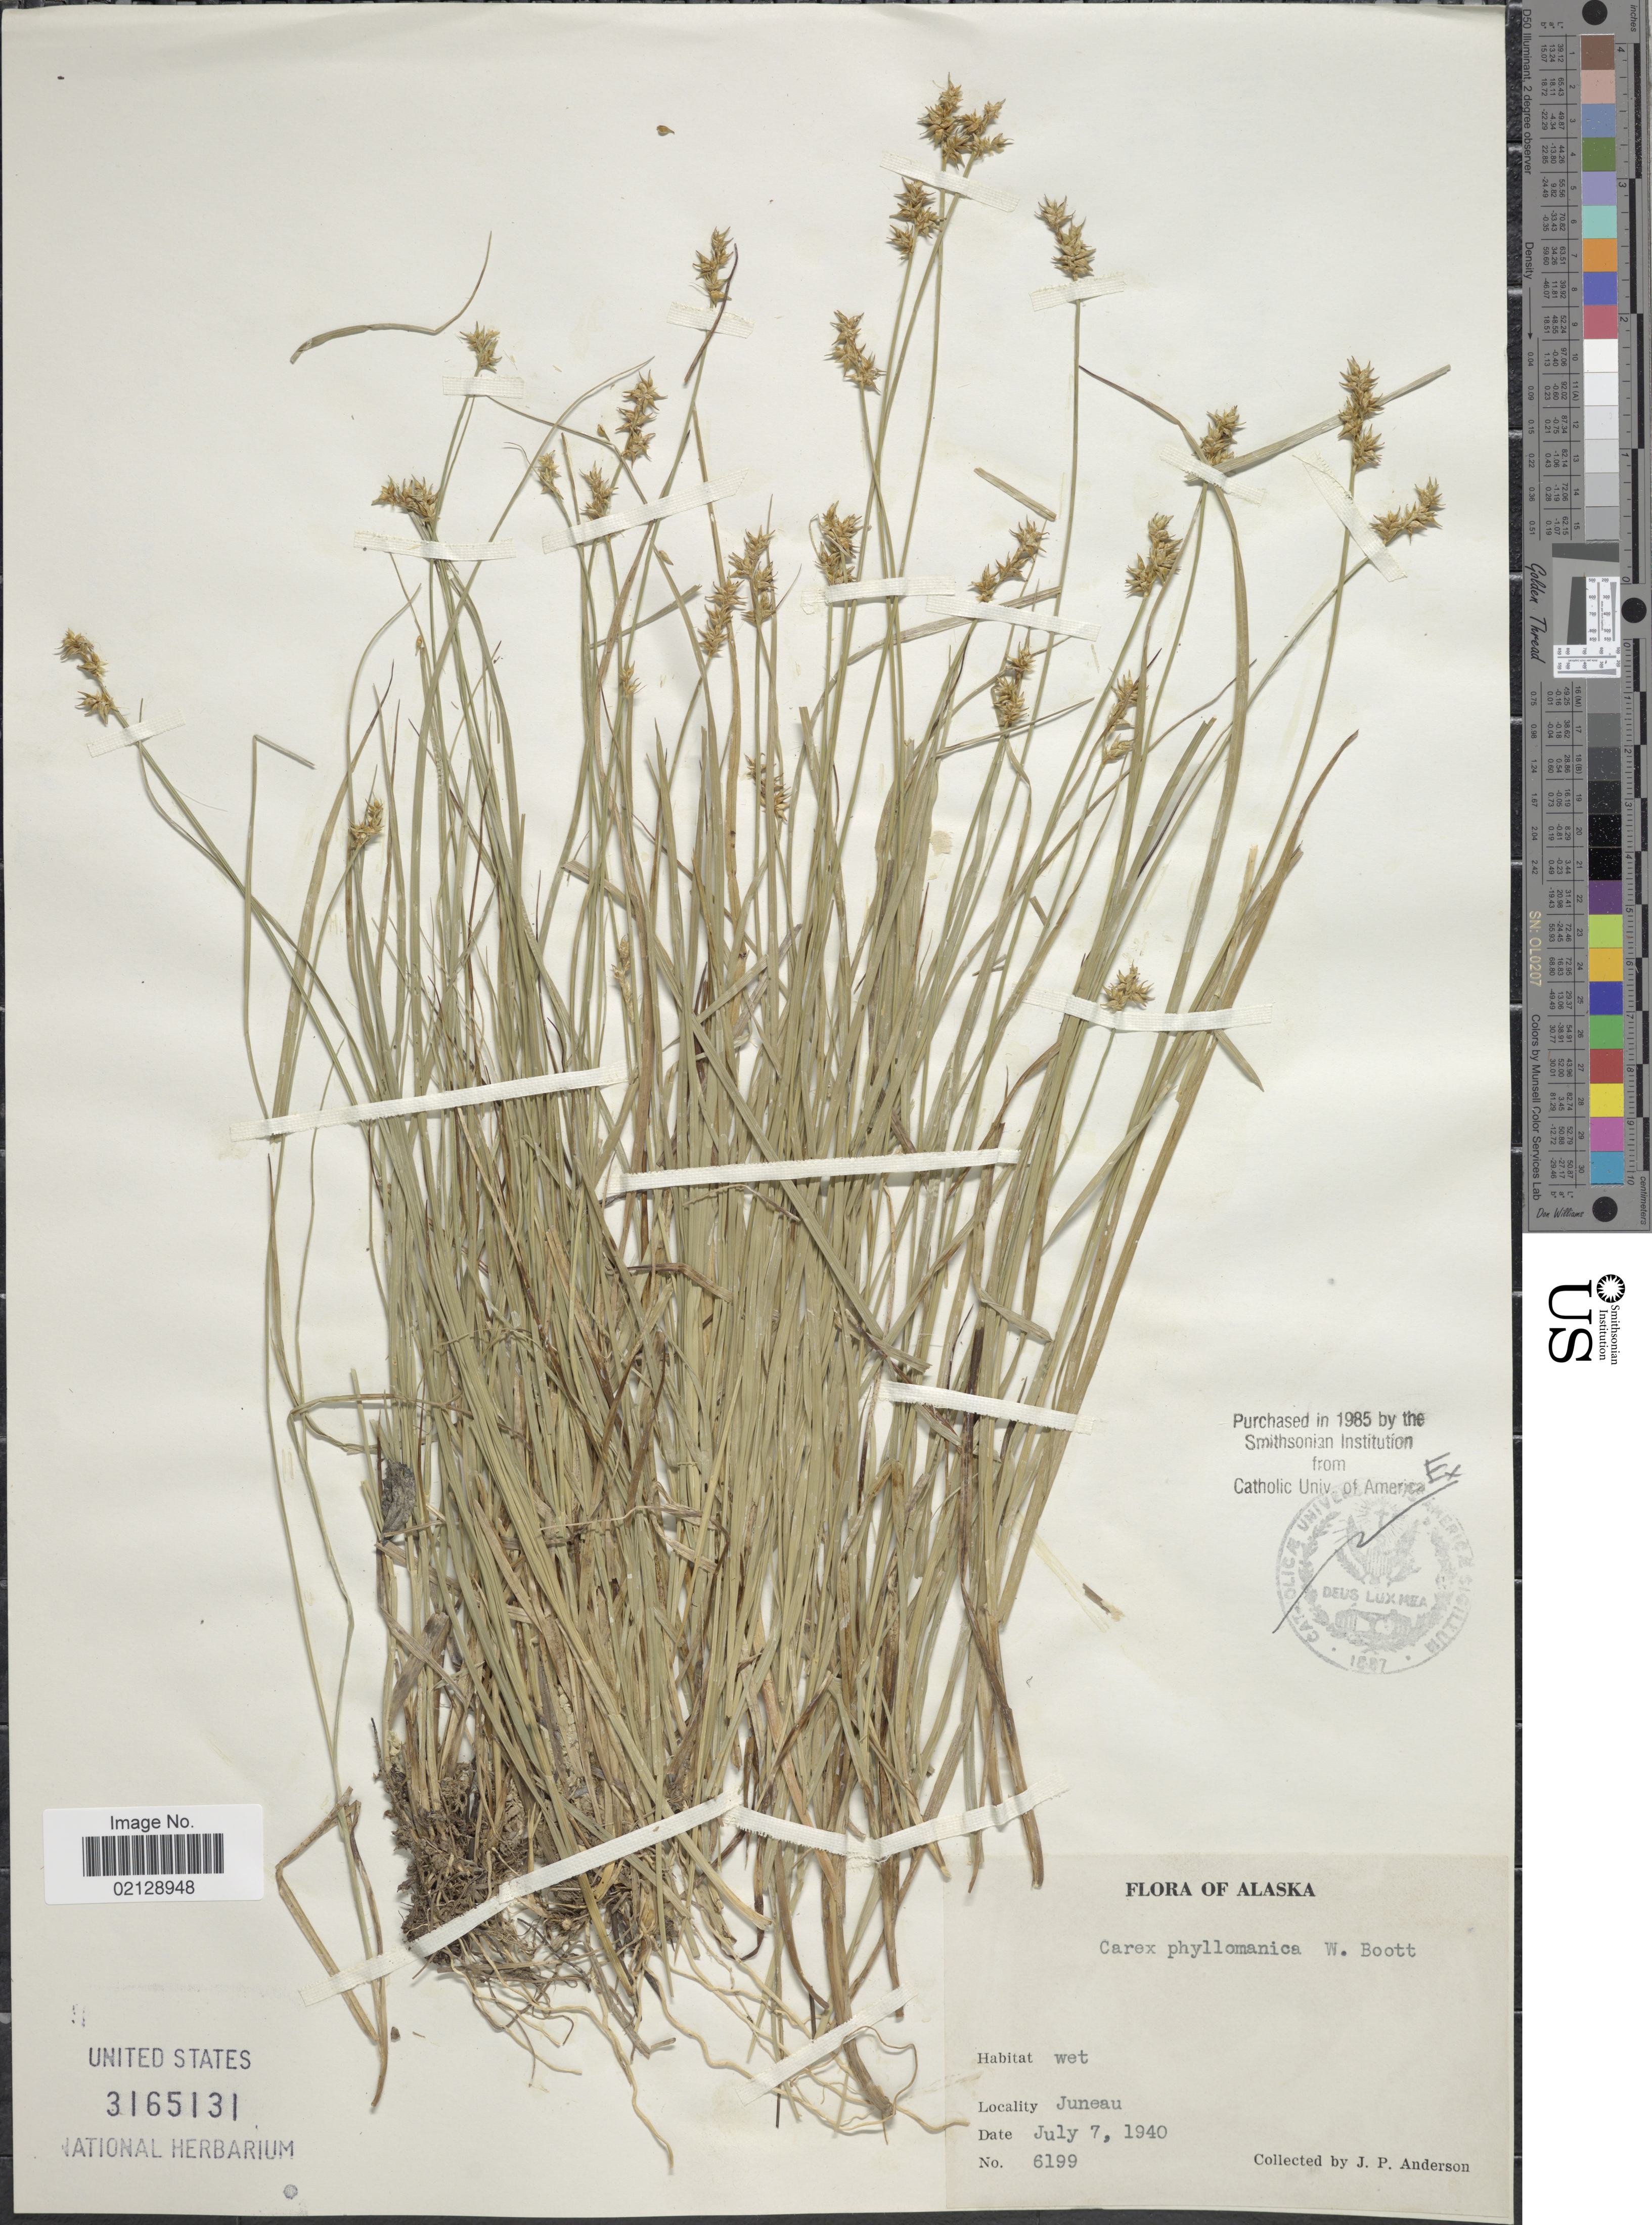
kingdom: Plantae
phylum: Tracheophyta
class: Liliopsida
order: Poales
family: Cyperaceae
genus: Carex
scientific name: Carex echinata subsp. phyllomanica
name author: (W. Boott) Reznicek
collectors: J. P. Anderson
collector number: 6199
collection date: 1940-07-07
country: United States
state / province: Alaska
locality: Juneau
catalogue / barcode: US 3165131